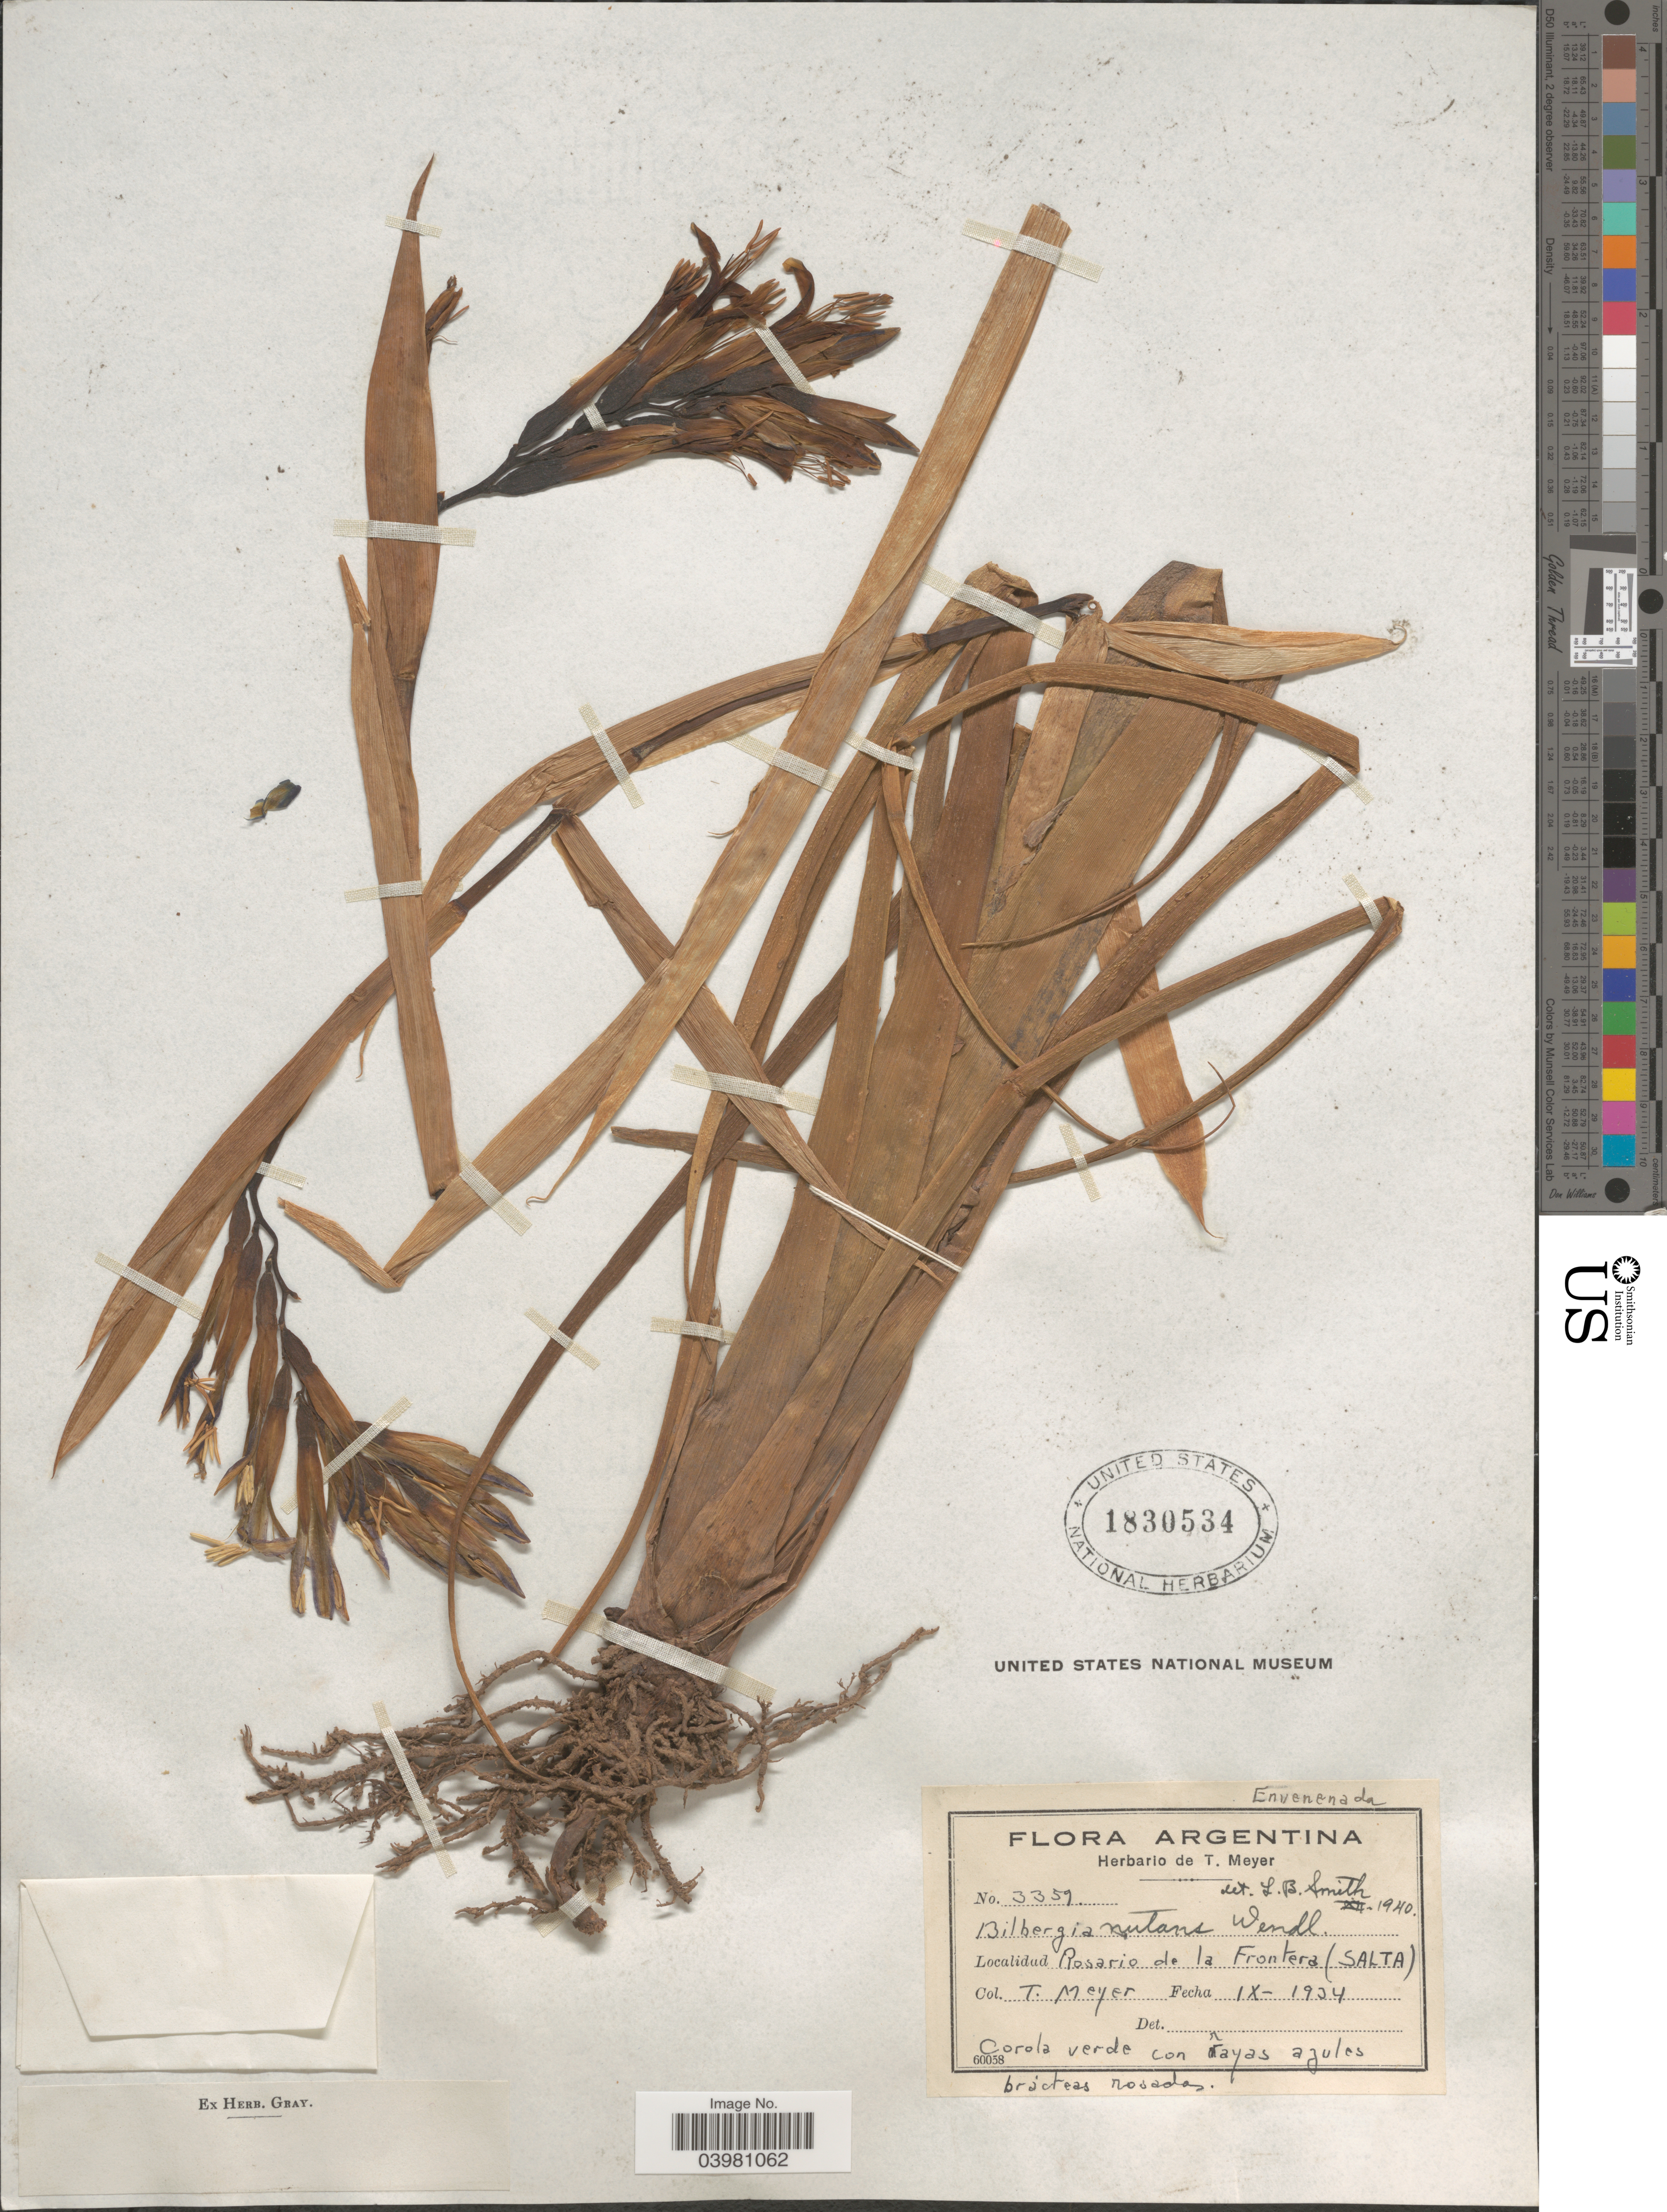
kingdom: Plantae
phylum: Tracheophyta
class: Liliopsida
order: Poales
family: Bromeliaceae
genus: Billbergia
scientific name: Billbergia nutans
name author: H. Wendl. ex Regel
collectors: T. Meyer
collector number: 3359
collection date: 1934-09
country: Argentina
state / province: Salta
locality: Rosario de la Frontera.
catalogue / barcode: US 1830534